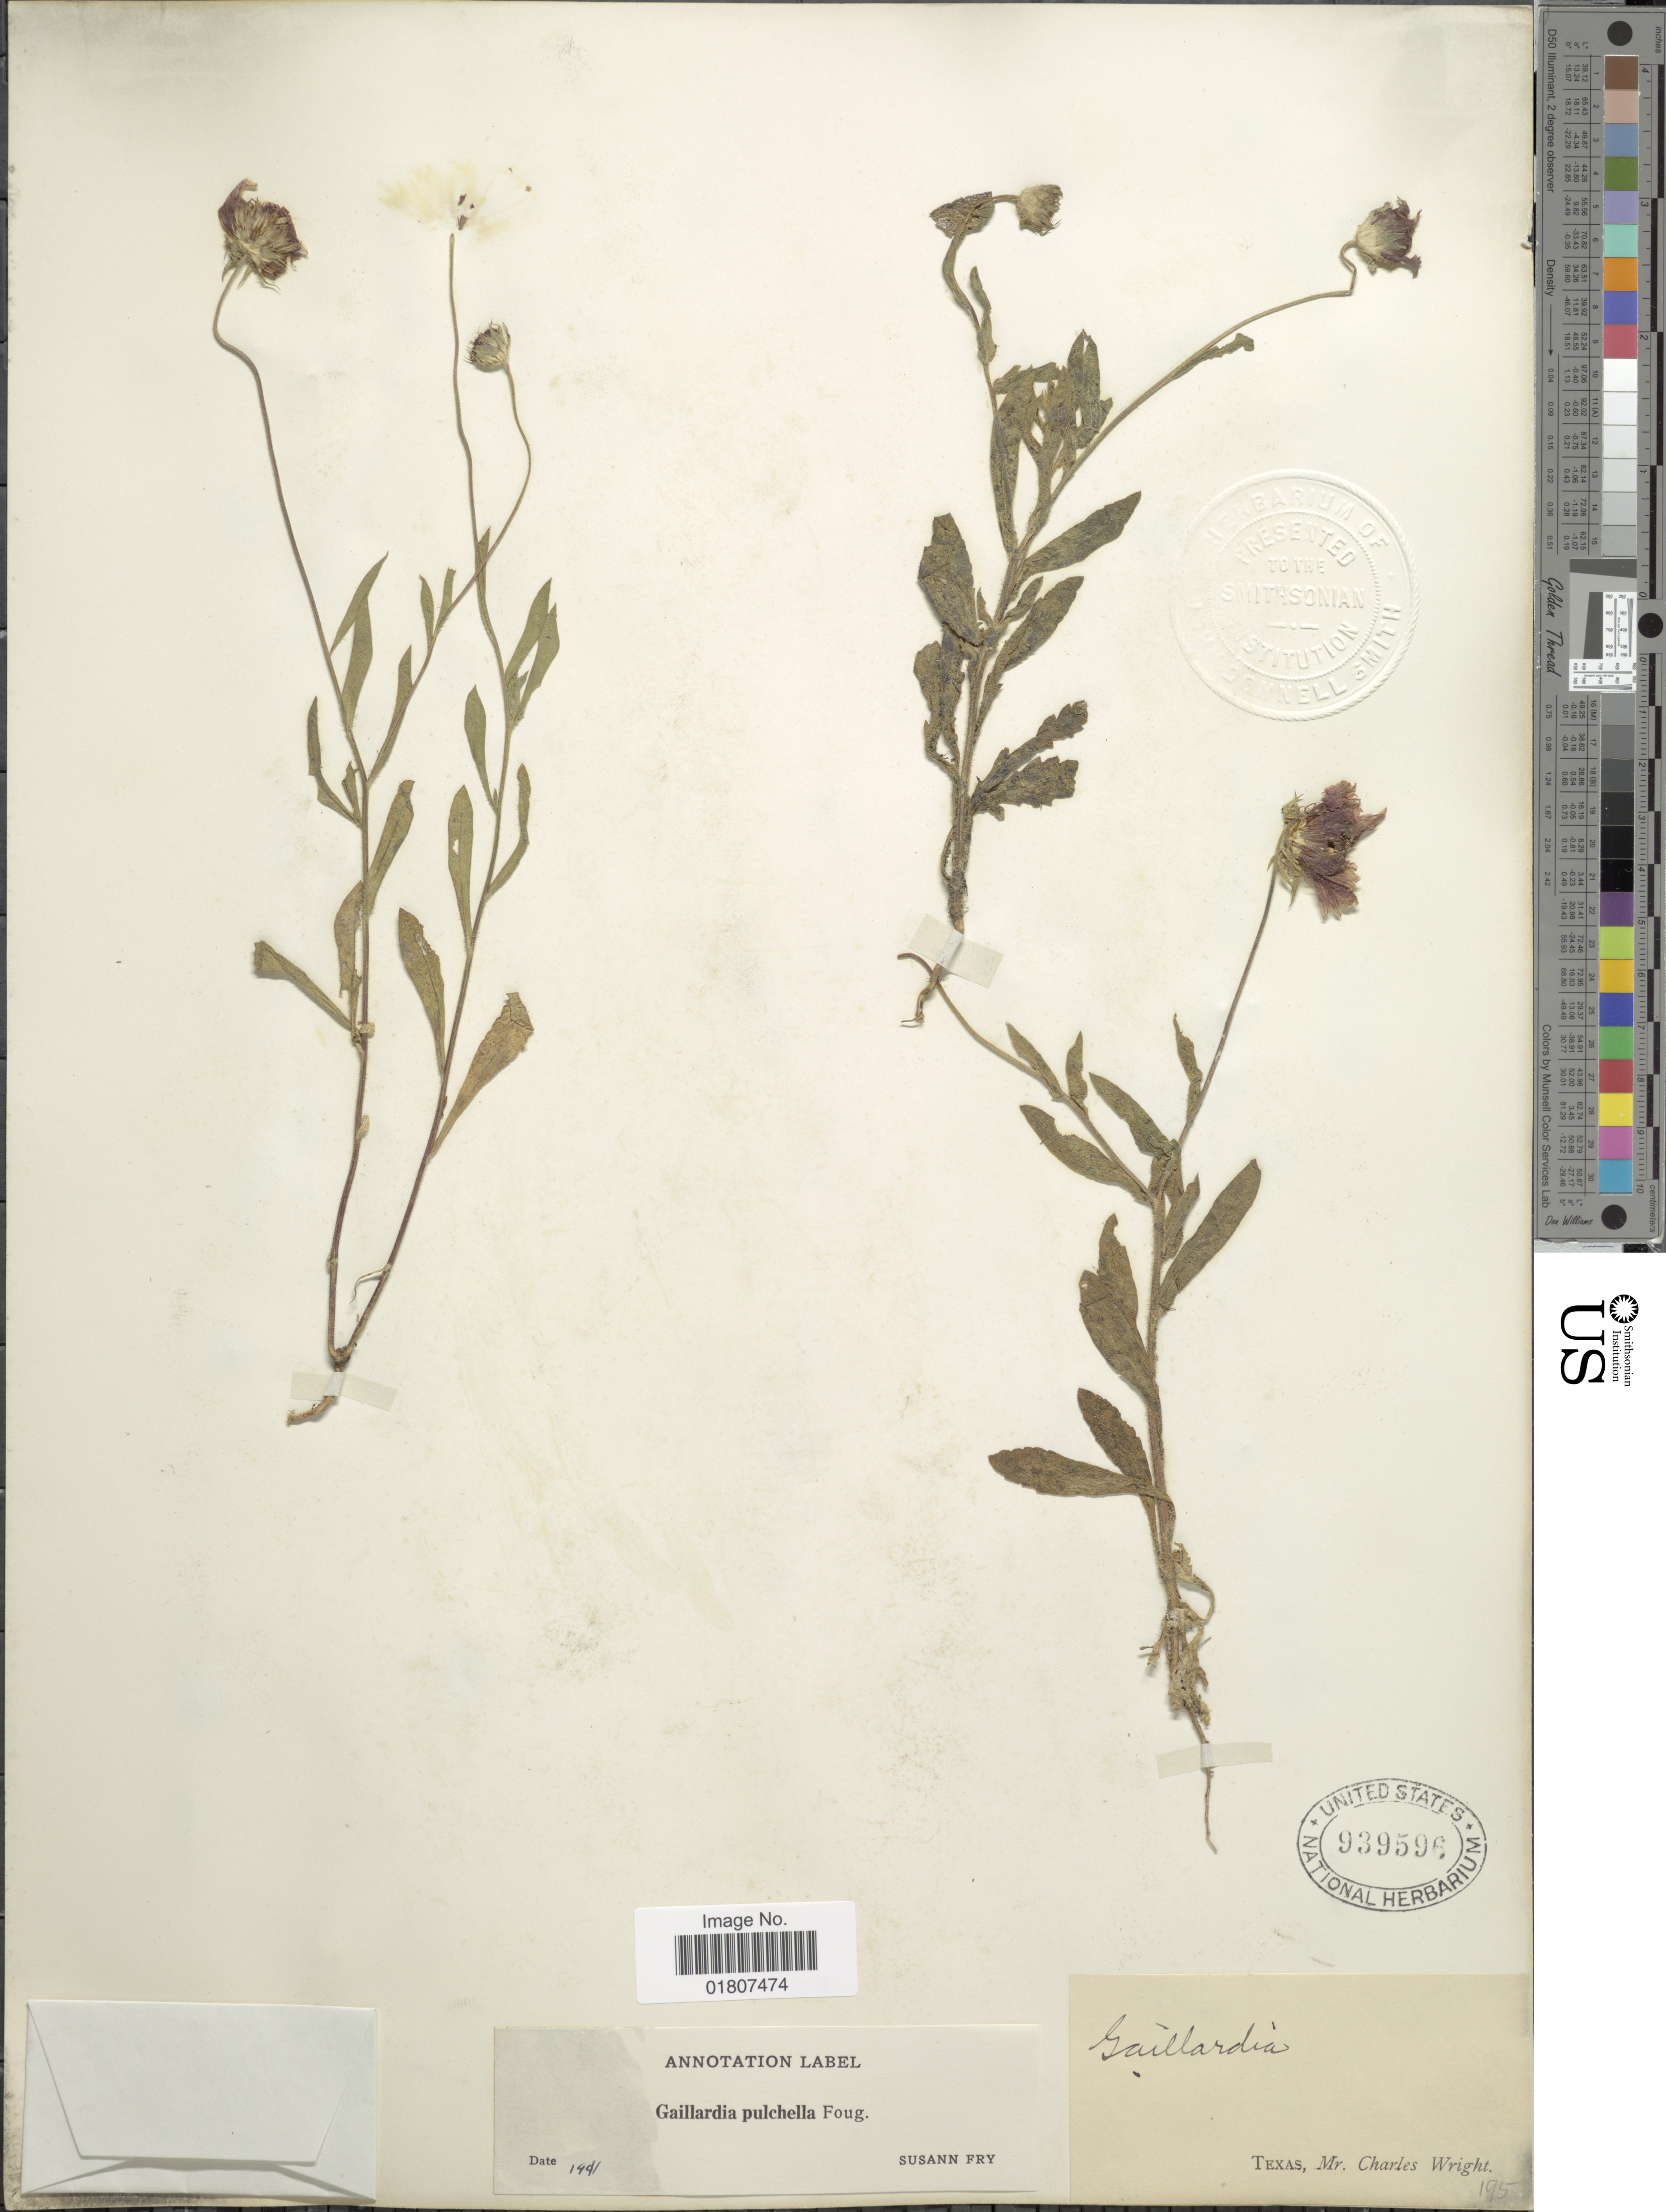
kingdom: Plantae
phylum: Tracheophyta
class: Magnoliopsida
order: Asterales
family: Asteraceae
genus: Gaillardia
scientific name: Gaillardia pulchella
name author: Foug.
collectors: C. Wright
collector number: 195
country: United States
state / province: Texas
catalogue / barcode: US 939596